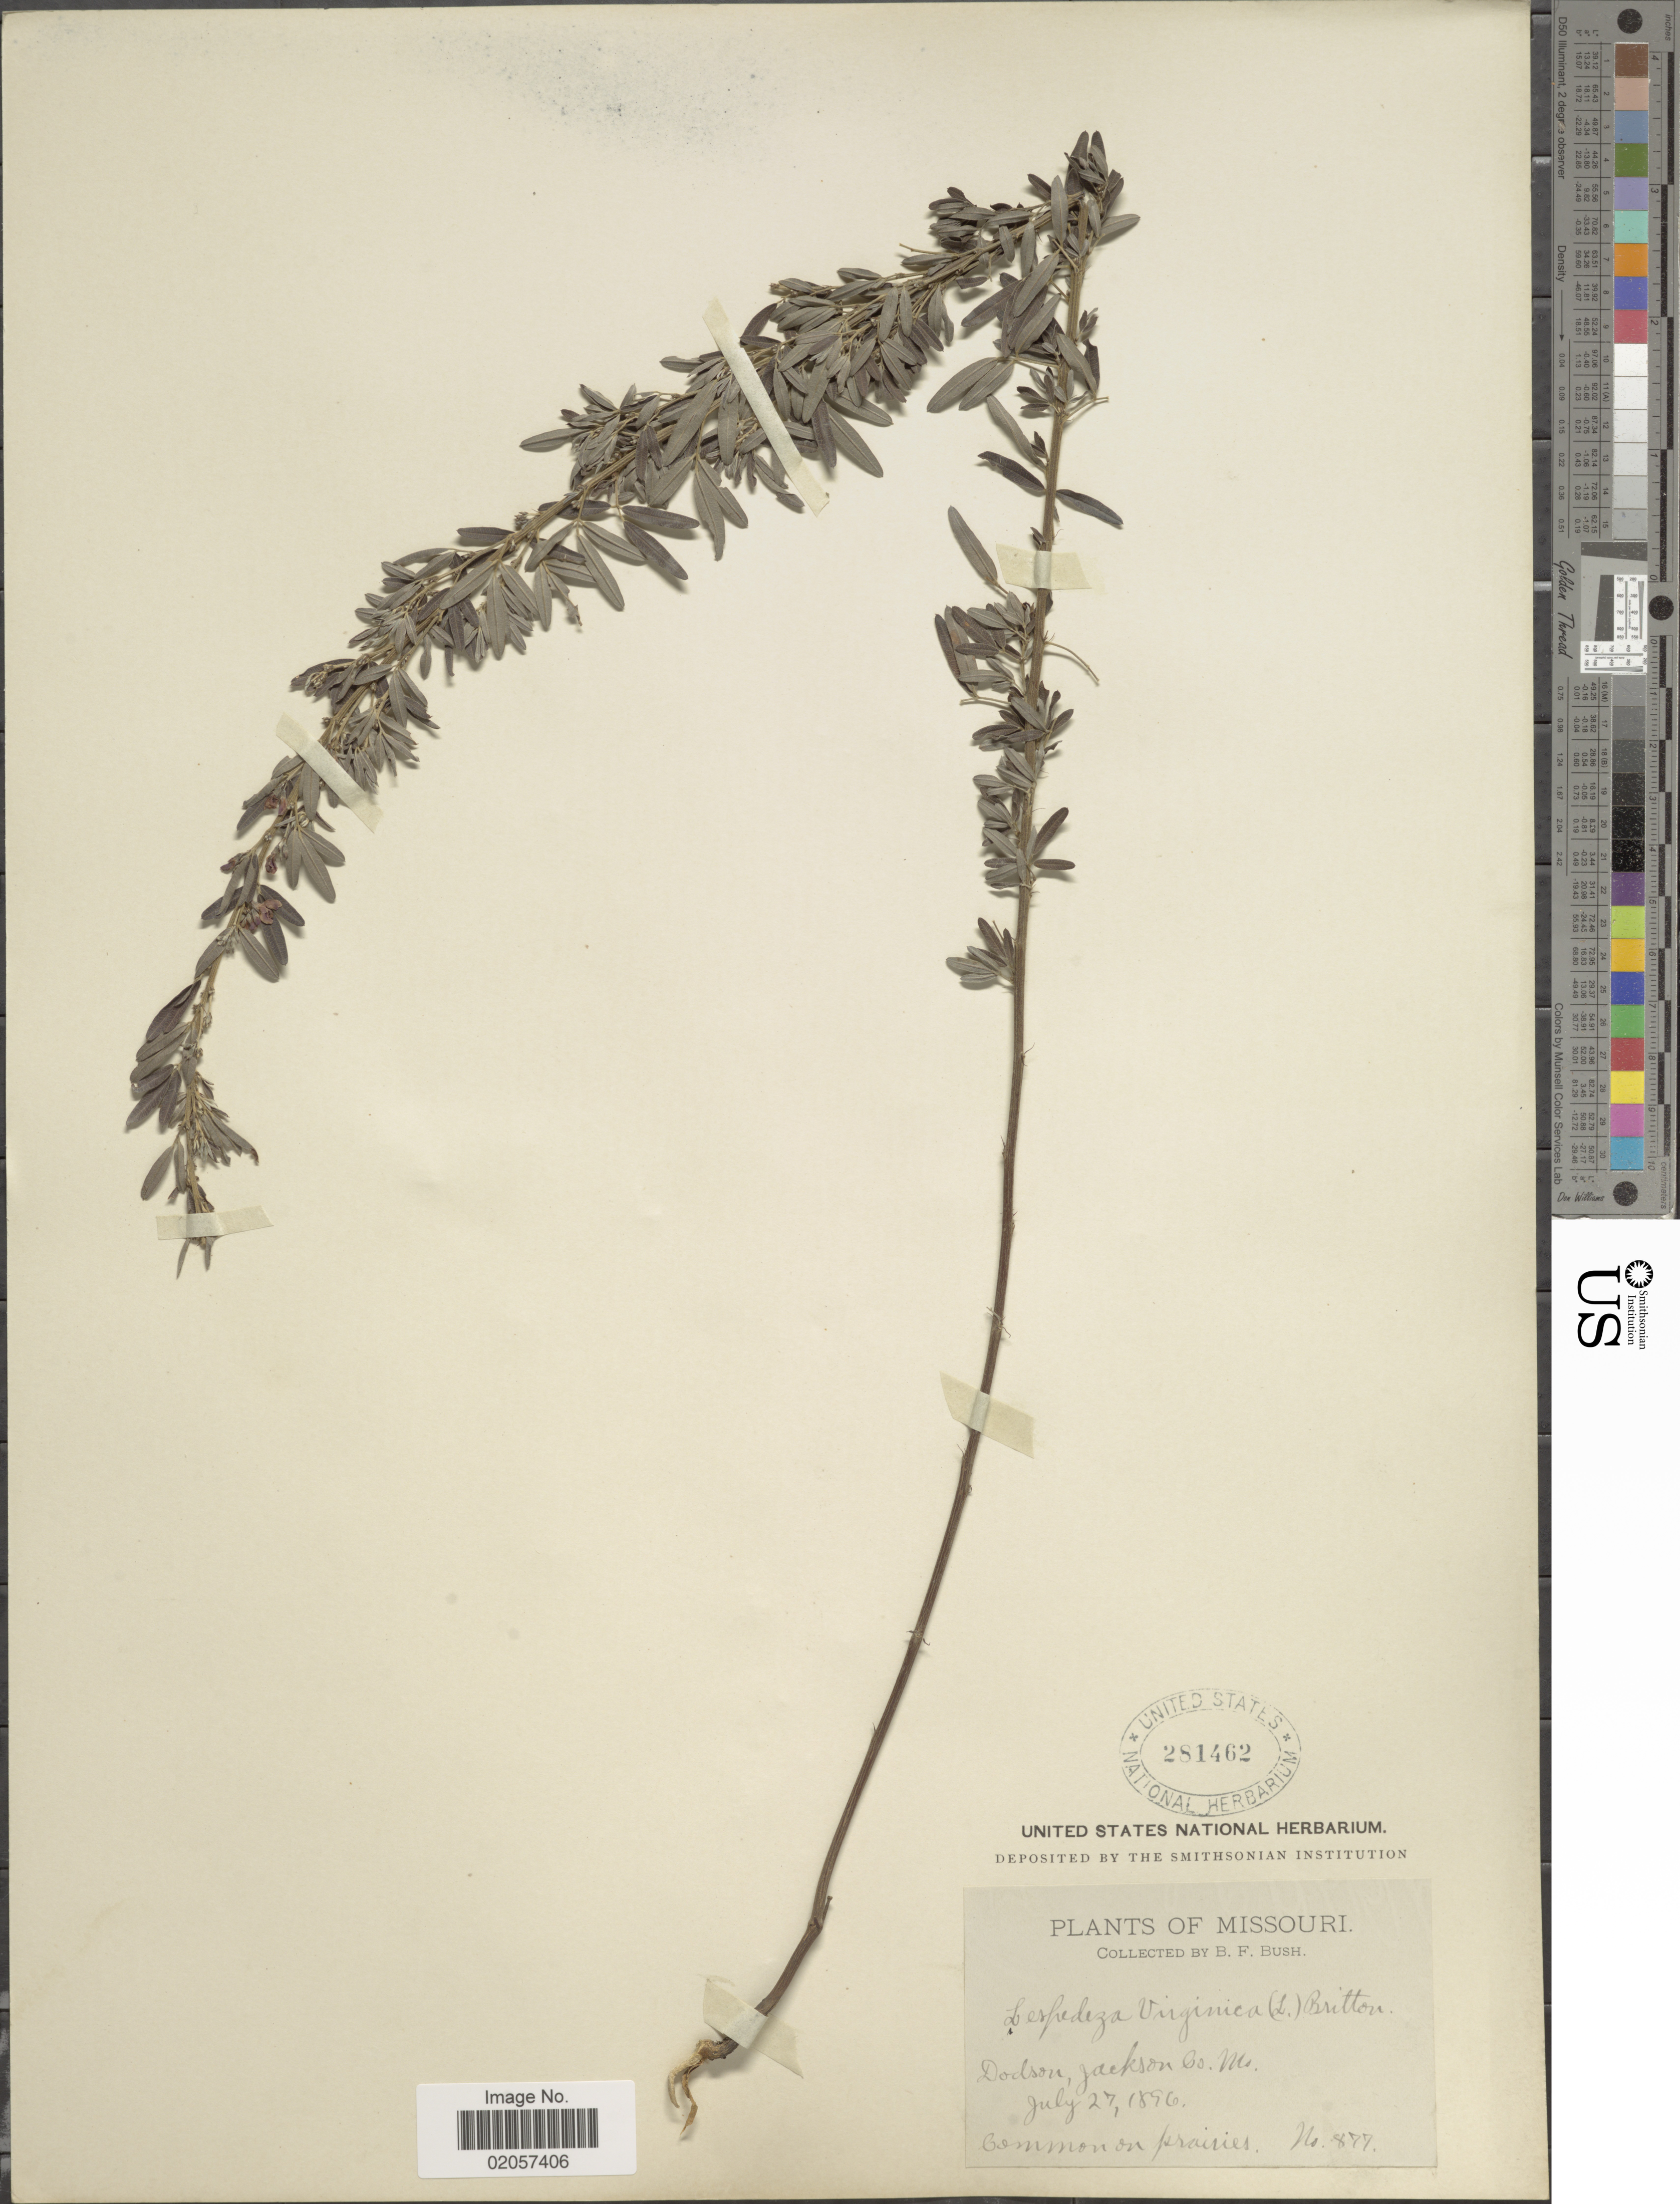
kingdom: Plantae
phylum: Tracheophyta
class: Magnoliopsida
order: Fabales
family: Fabaceae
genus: Lespedeza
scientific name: Lespedeza virginica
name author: (L.) Britton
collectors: B. F. Bush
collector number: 877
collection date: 1896-07-27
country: United States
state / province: Missouri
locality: Dodson, Jackosn Co. Mo.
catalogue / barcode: US 281462